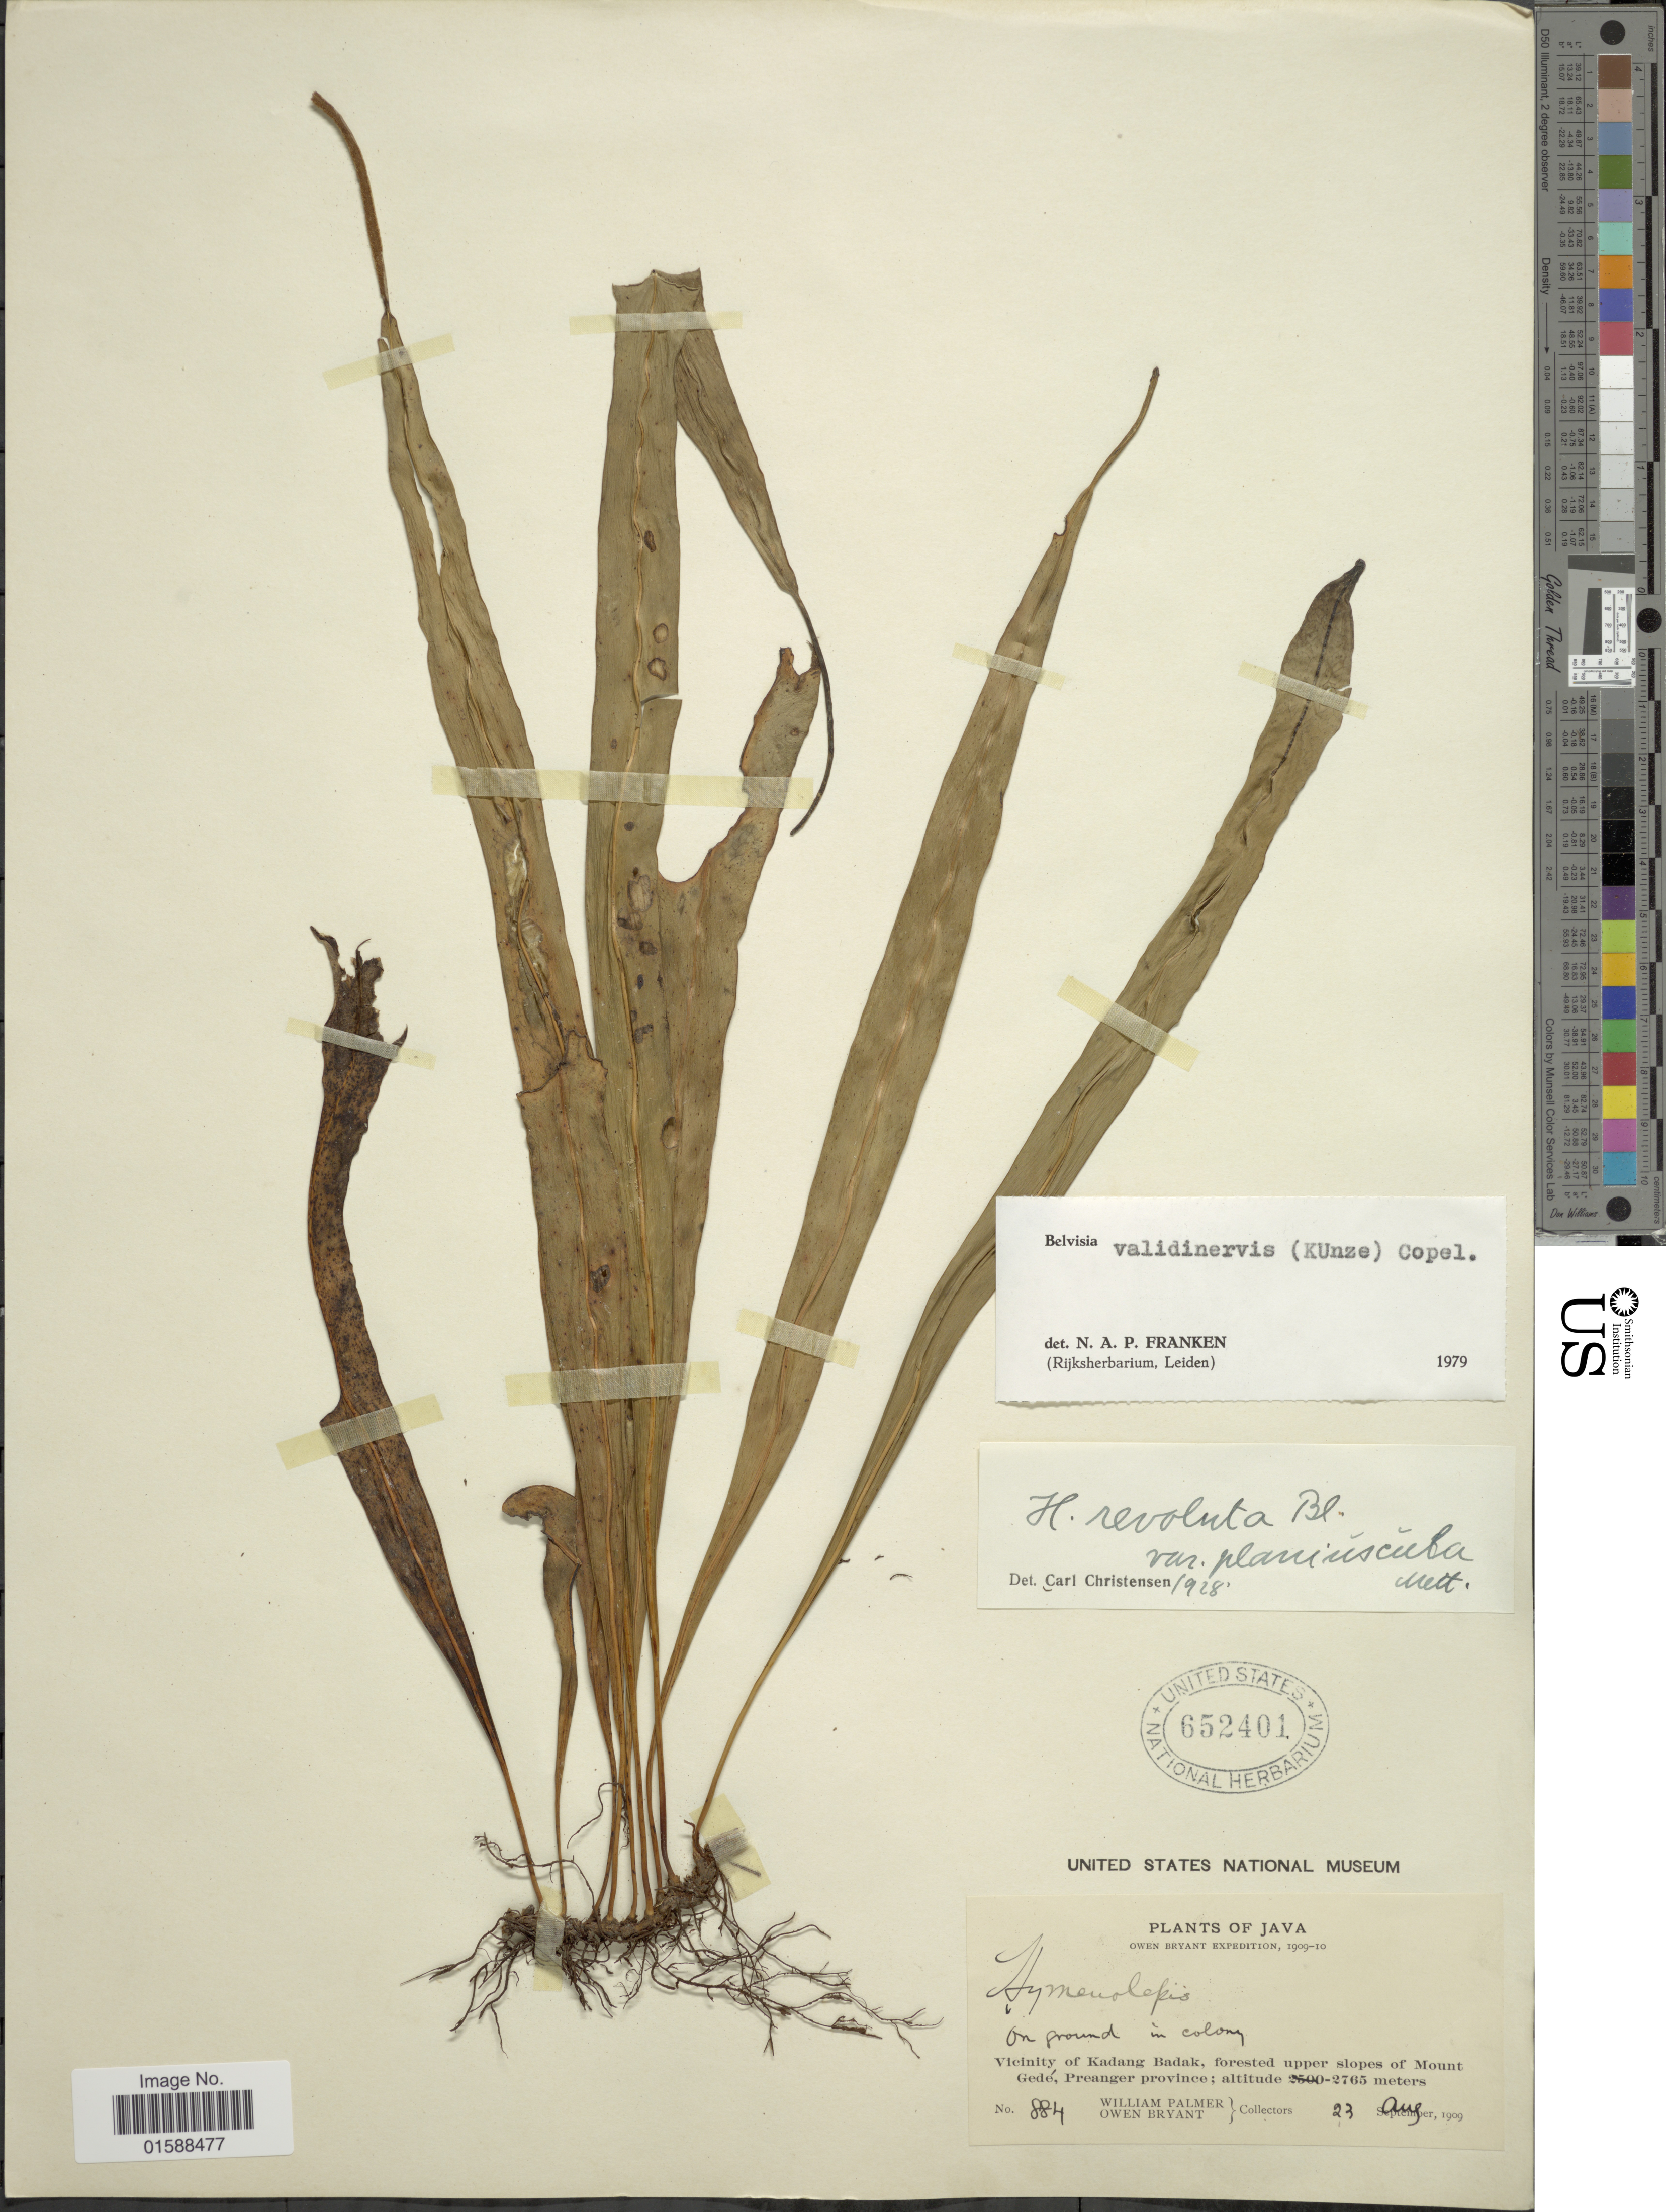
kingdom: Plantae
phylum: Tracheophyta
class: Polypodiopsida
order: Polypodiales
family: Polypodiaceae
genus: Lepisorus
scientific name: Lepisorus validinervis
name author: (Kunze) Li S. Wang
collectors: W. Palmer & O. Bryant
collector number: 884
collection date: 1909-08-23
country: Indonesia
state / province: Java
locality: Vicinity of Kadang Badak, forested upper slopes of Mount Gedé, Preanger province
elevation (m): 2765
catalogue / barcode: US 652401